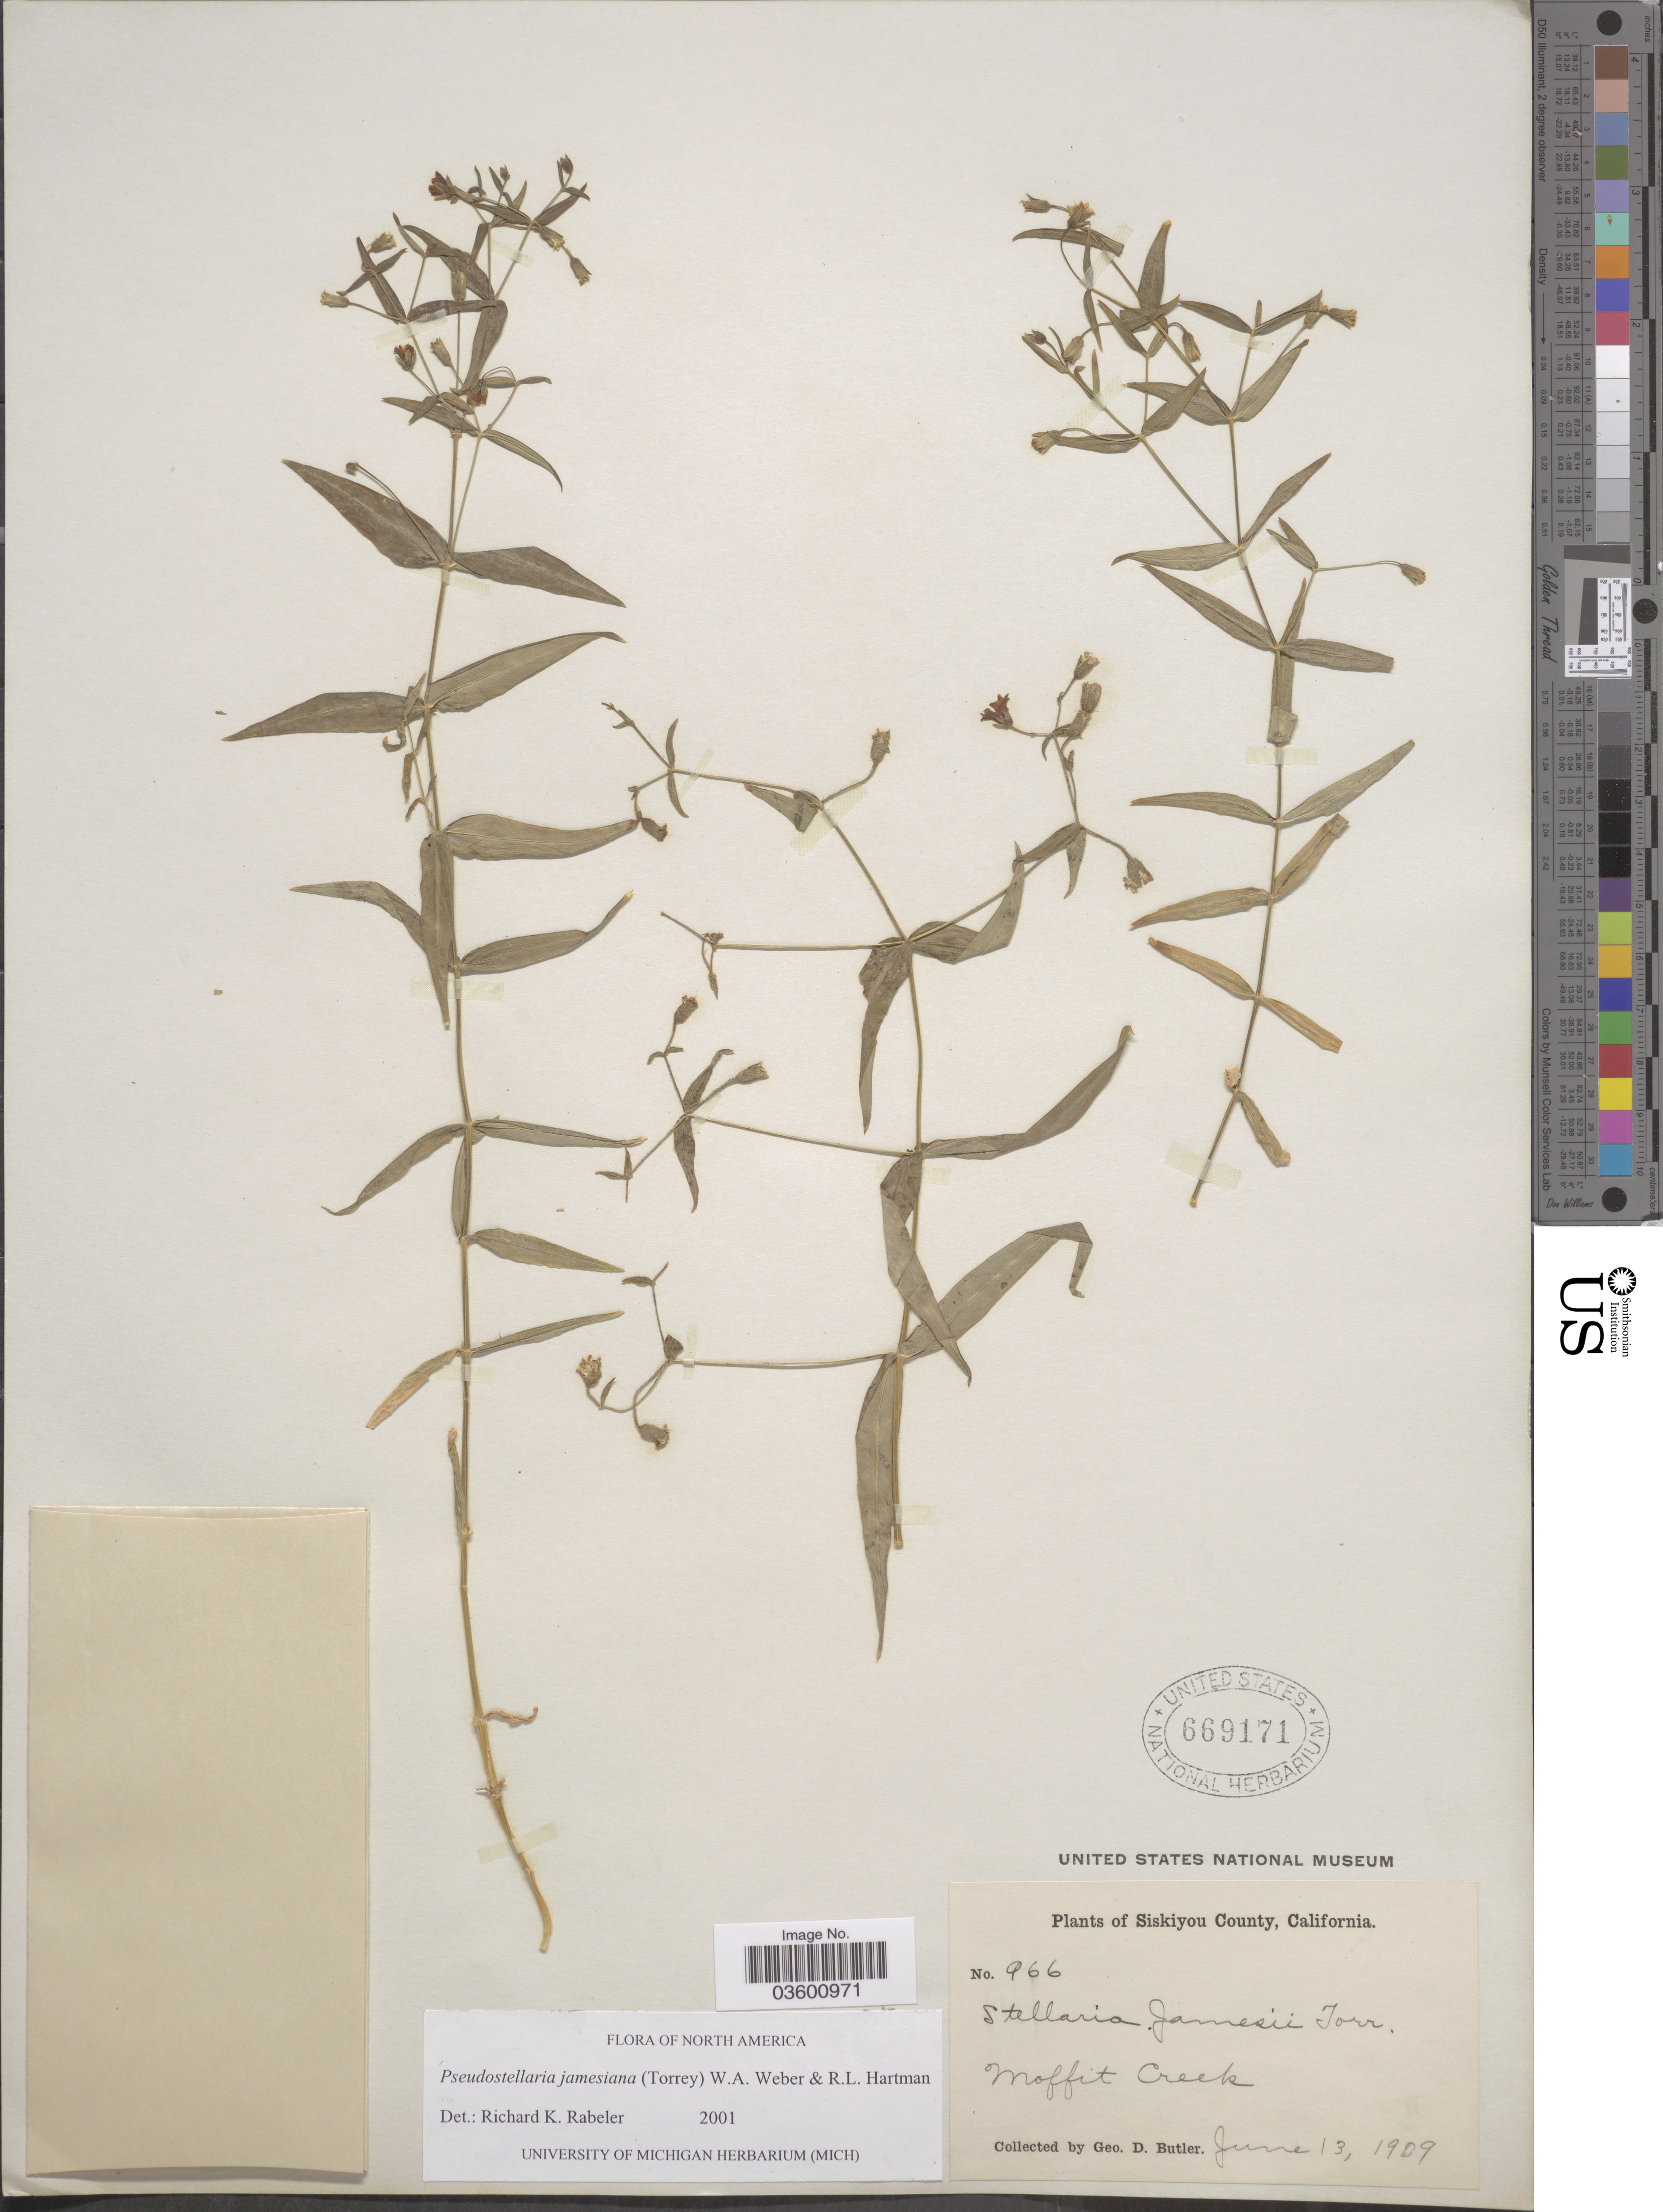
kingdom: Plantae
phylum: Tracheophyta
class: Magnoliopsida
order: Caryophyllales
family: Caryophyllaceae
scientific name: Torreyostellaria jamesiana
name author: (Torr.) Gang Yao et al.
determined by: Strong, M. T., (US), Smithsonian Institution - National Museum of Natural History (UNITED STATES)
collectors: G. D. Butler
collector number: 966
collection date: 1909-06-13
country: United States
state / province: California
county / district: Siskiyou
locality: Siskiyou County. Moffit Creek.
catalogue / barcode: US 669171